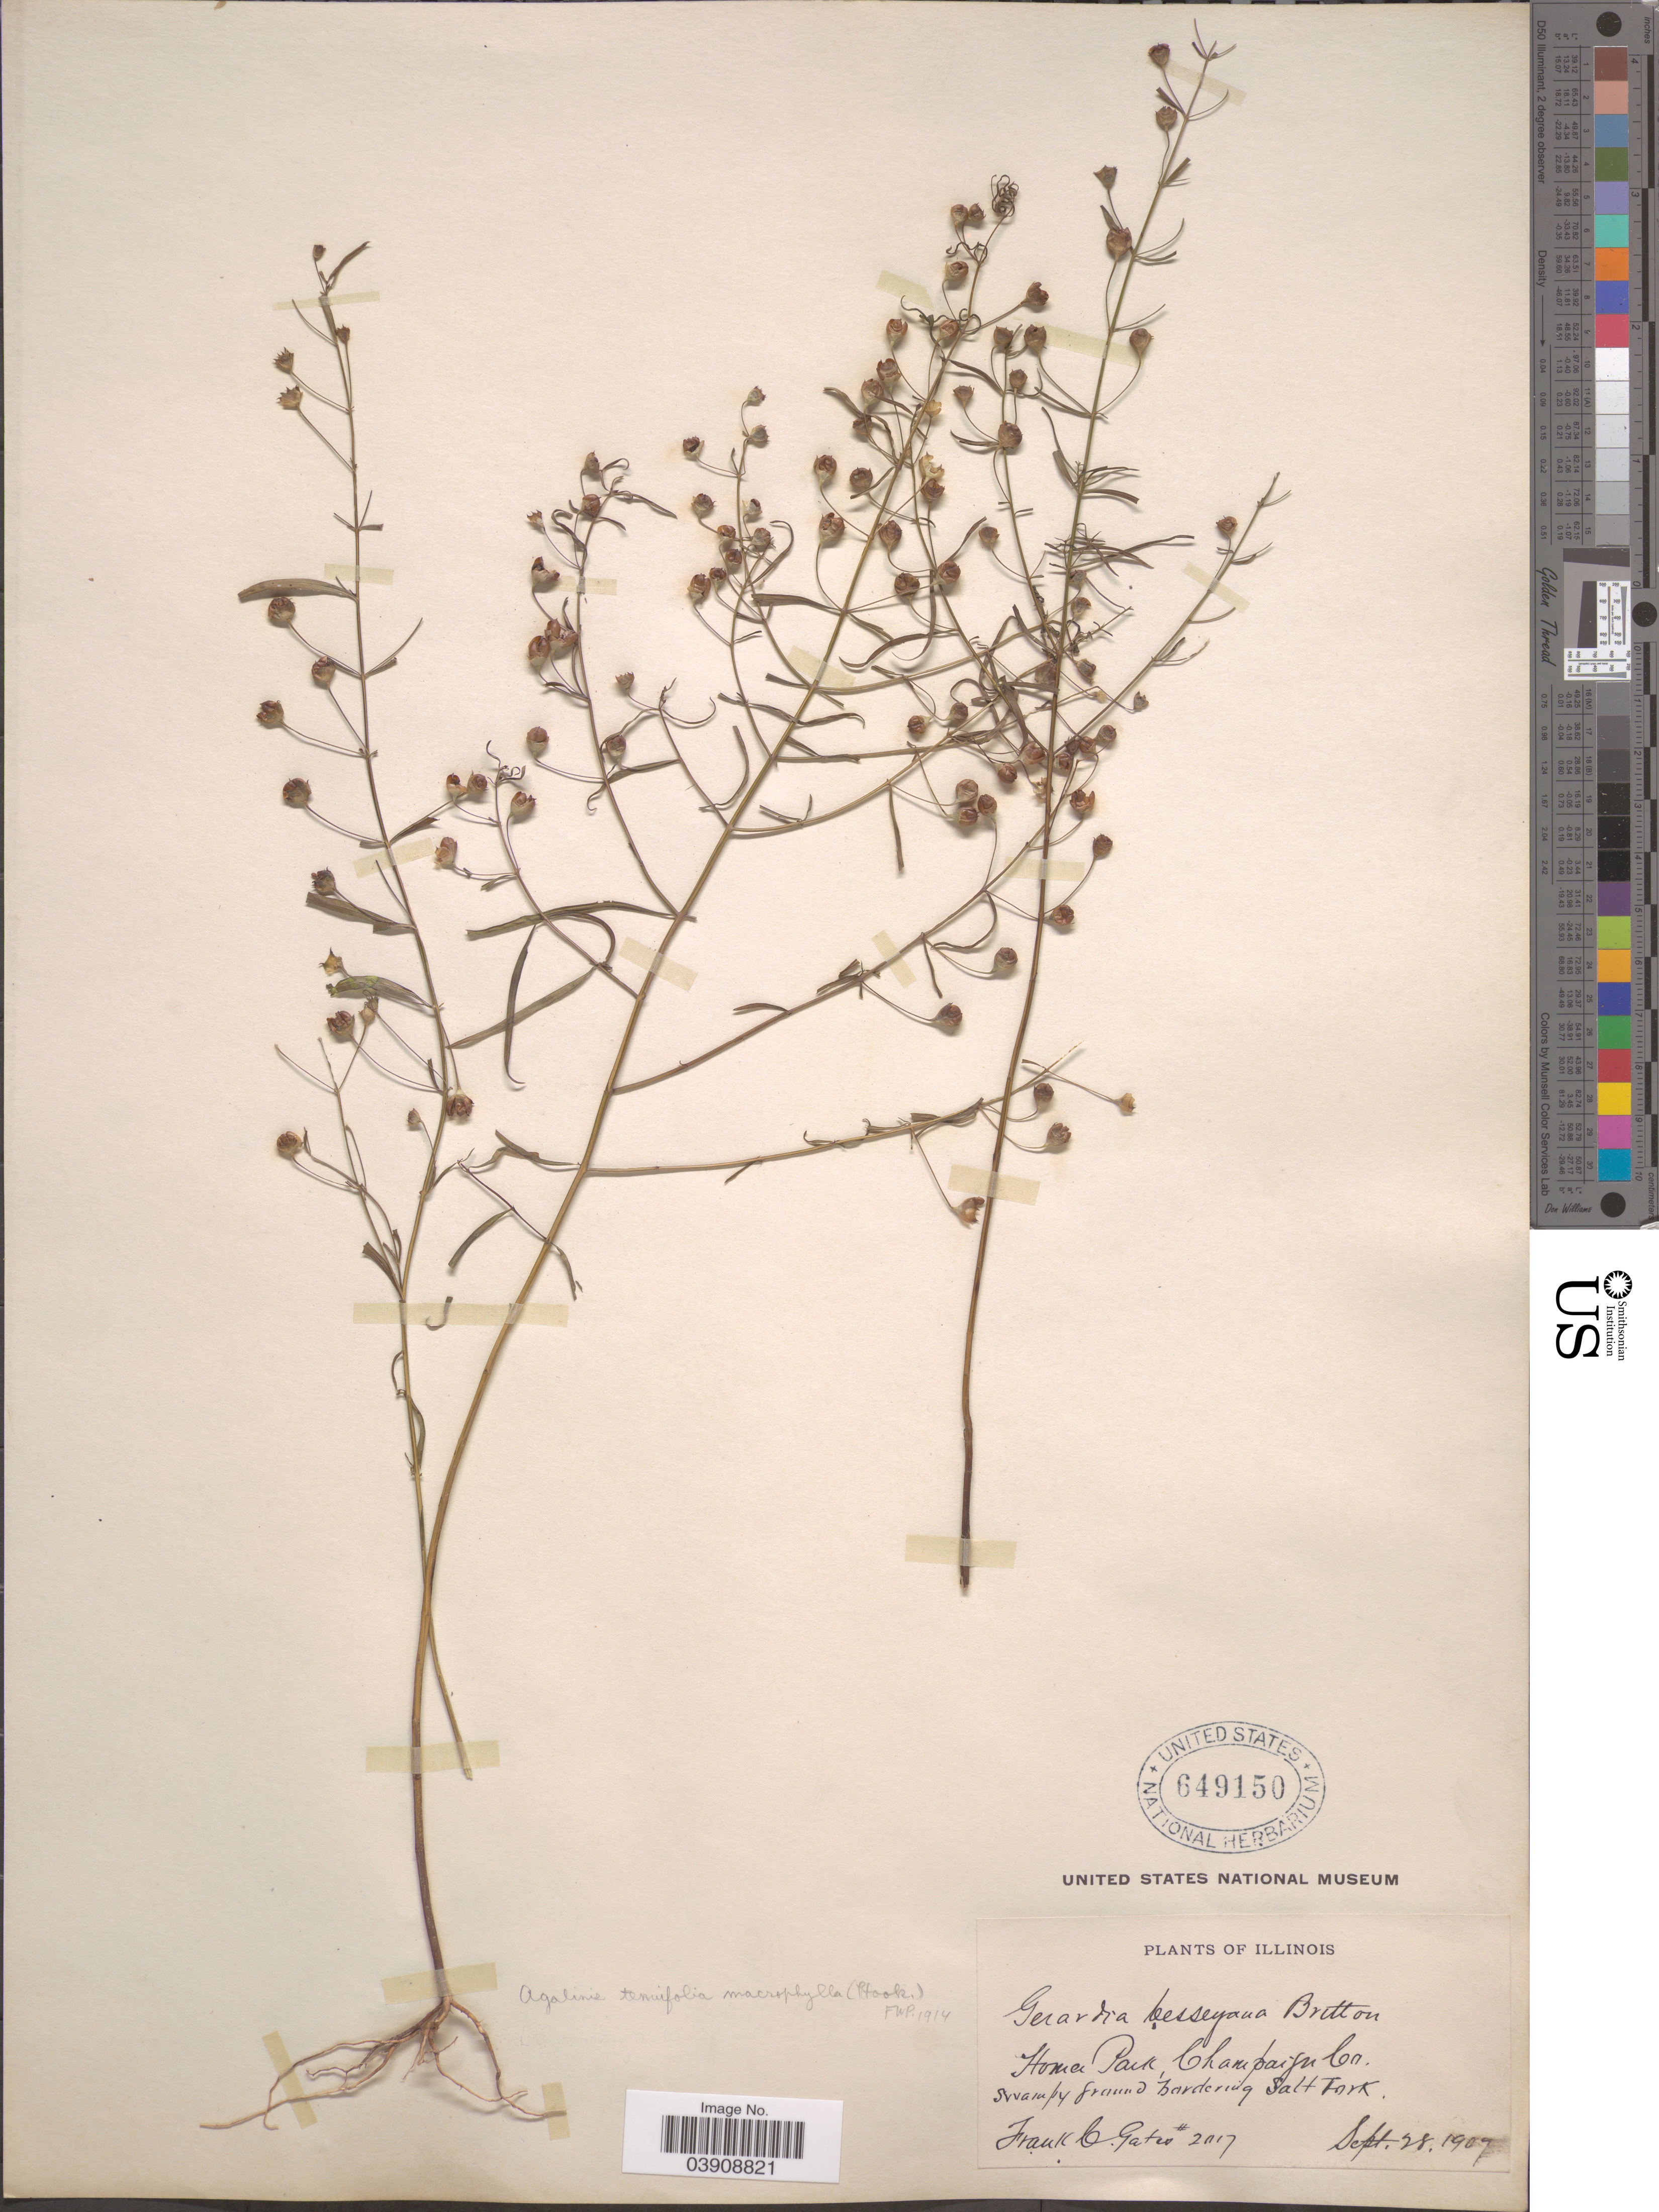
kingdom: Plantae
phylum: Tracheophyta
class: Magnoliopsida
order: Lamiales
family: Orobanchaceae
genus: Agalinis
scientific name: Agalinis tenuifolia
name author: (Vahl) Raf.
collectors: F. C. Gates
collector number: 2017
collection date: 1907-09-28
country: United States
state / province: Illinois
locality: Homer Park, Champaign Co. Swampy ground bordering Salt Fork.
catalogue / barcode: US 649150